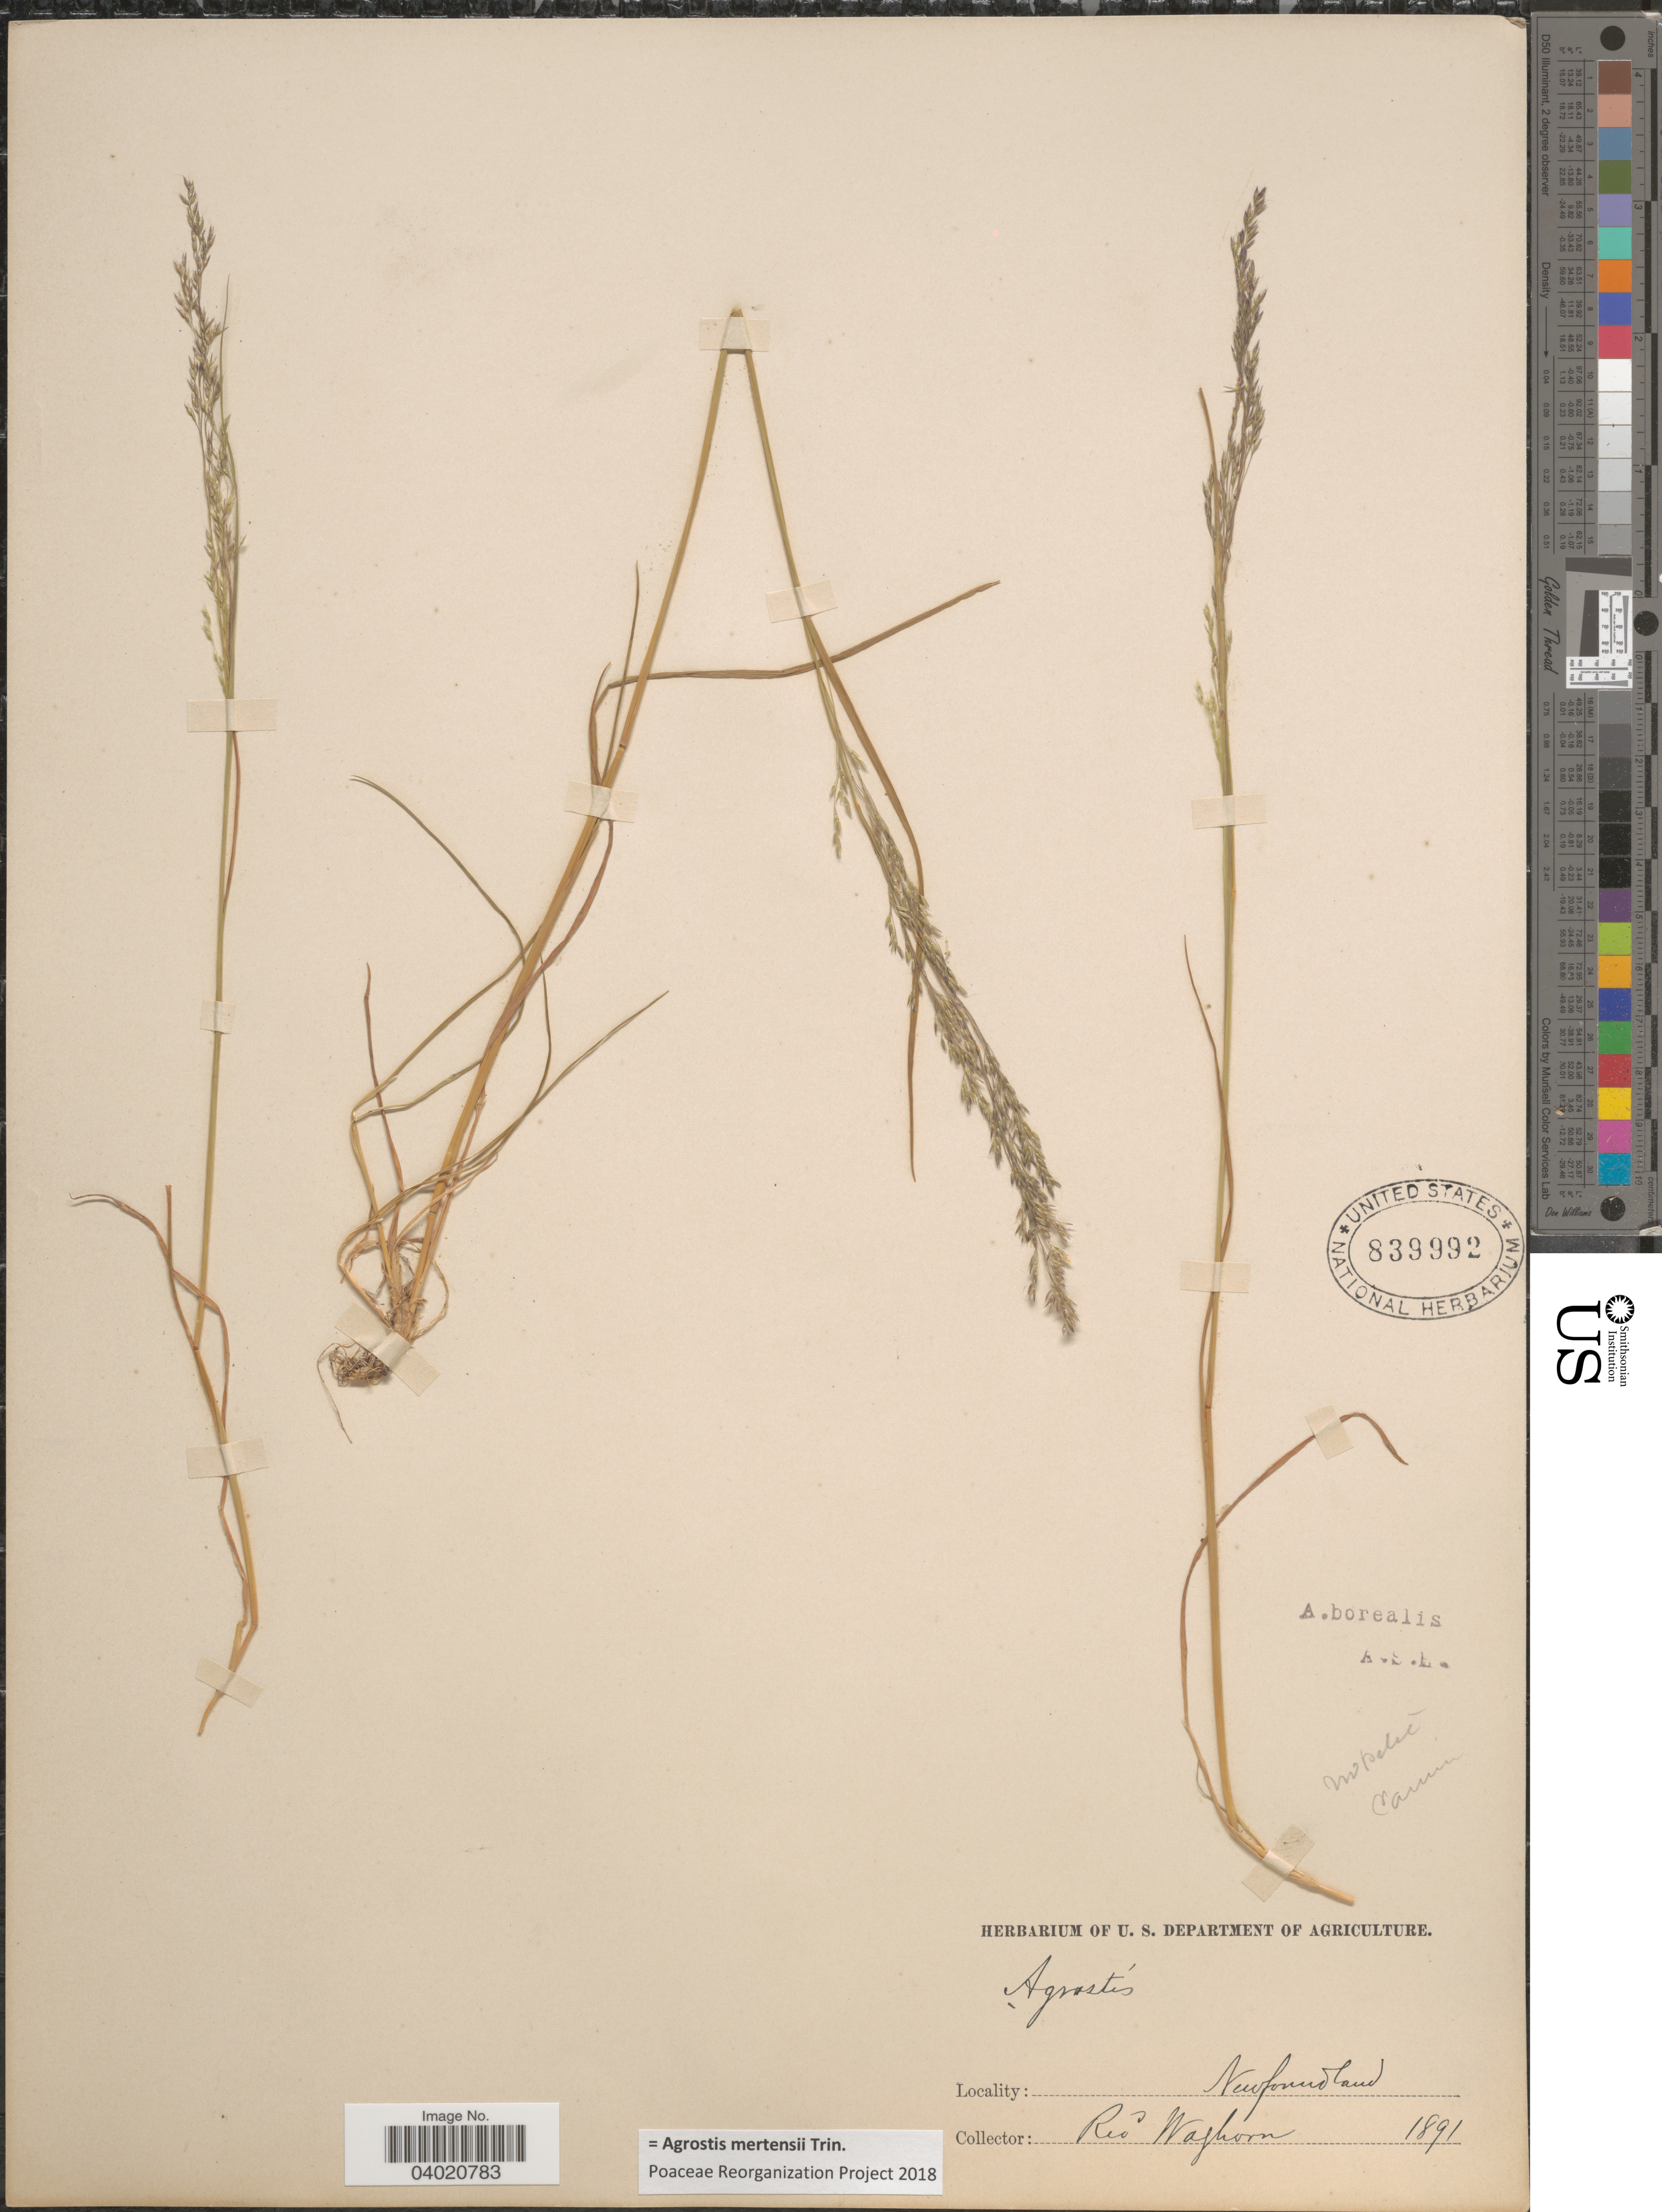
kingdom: Plantae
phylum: Tracheophyta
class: Liliopsida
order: Poales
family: Poaceae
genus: Agrostis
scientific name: Agrostis mertensii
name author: Trin.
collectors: Waghorn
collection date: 1891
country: Canada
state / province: Newfoundland and Labrador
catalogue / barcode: US 839992